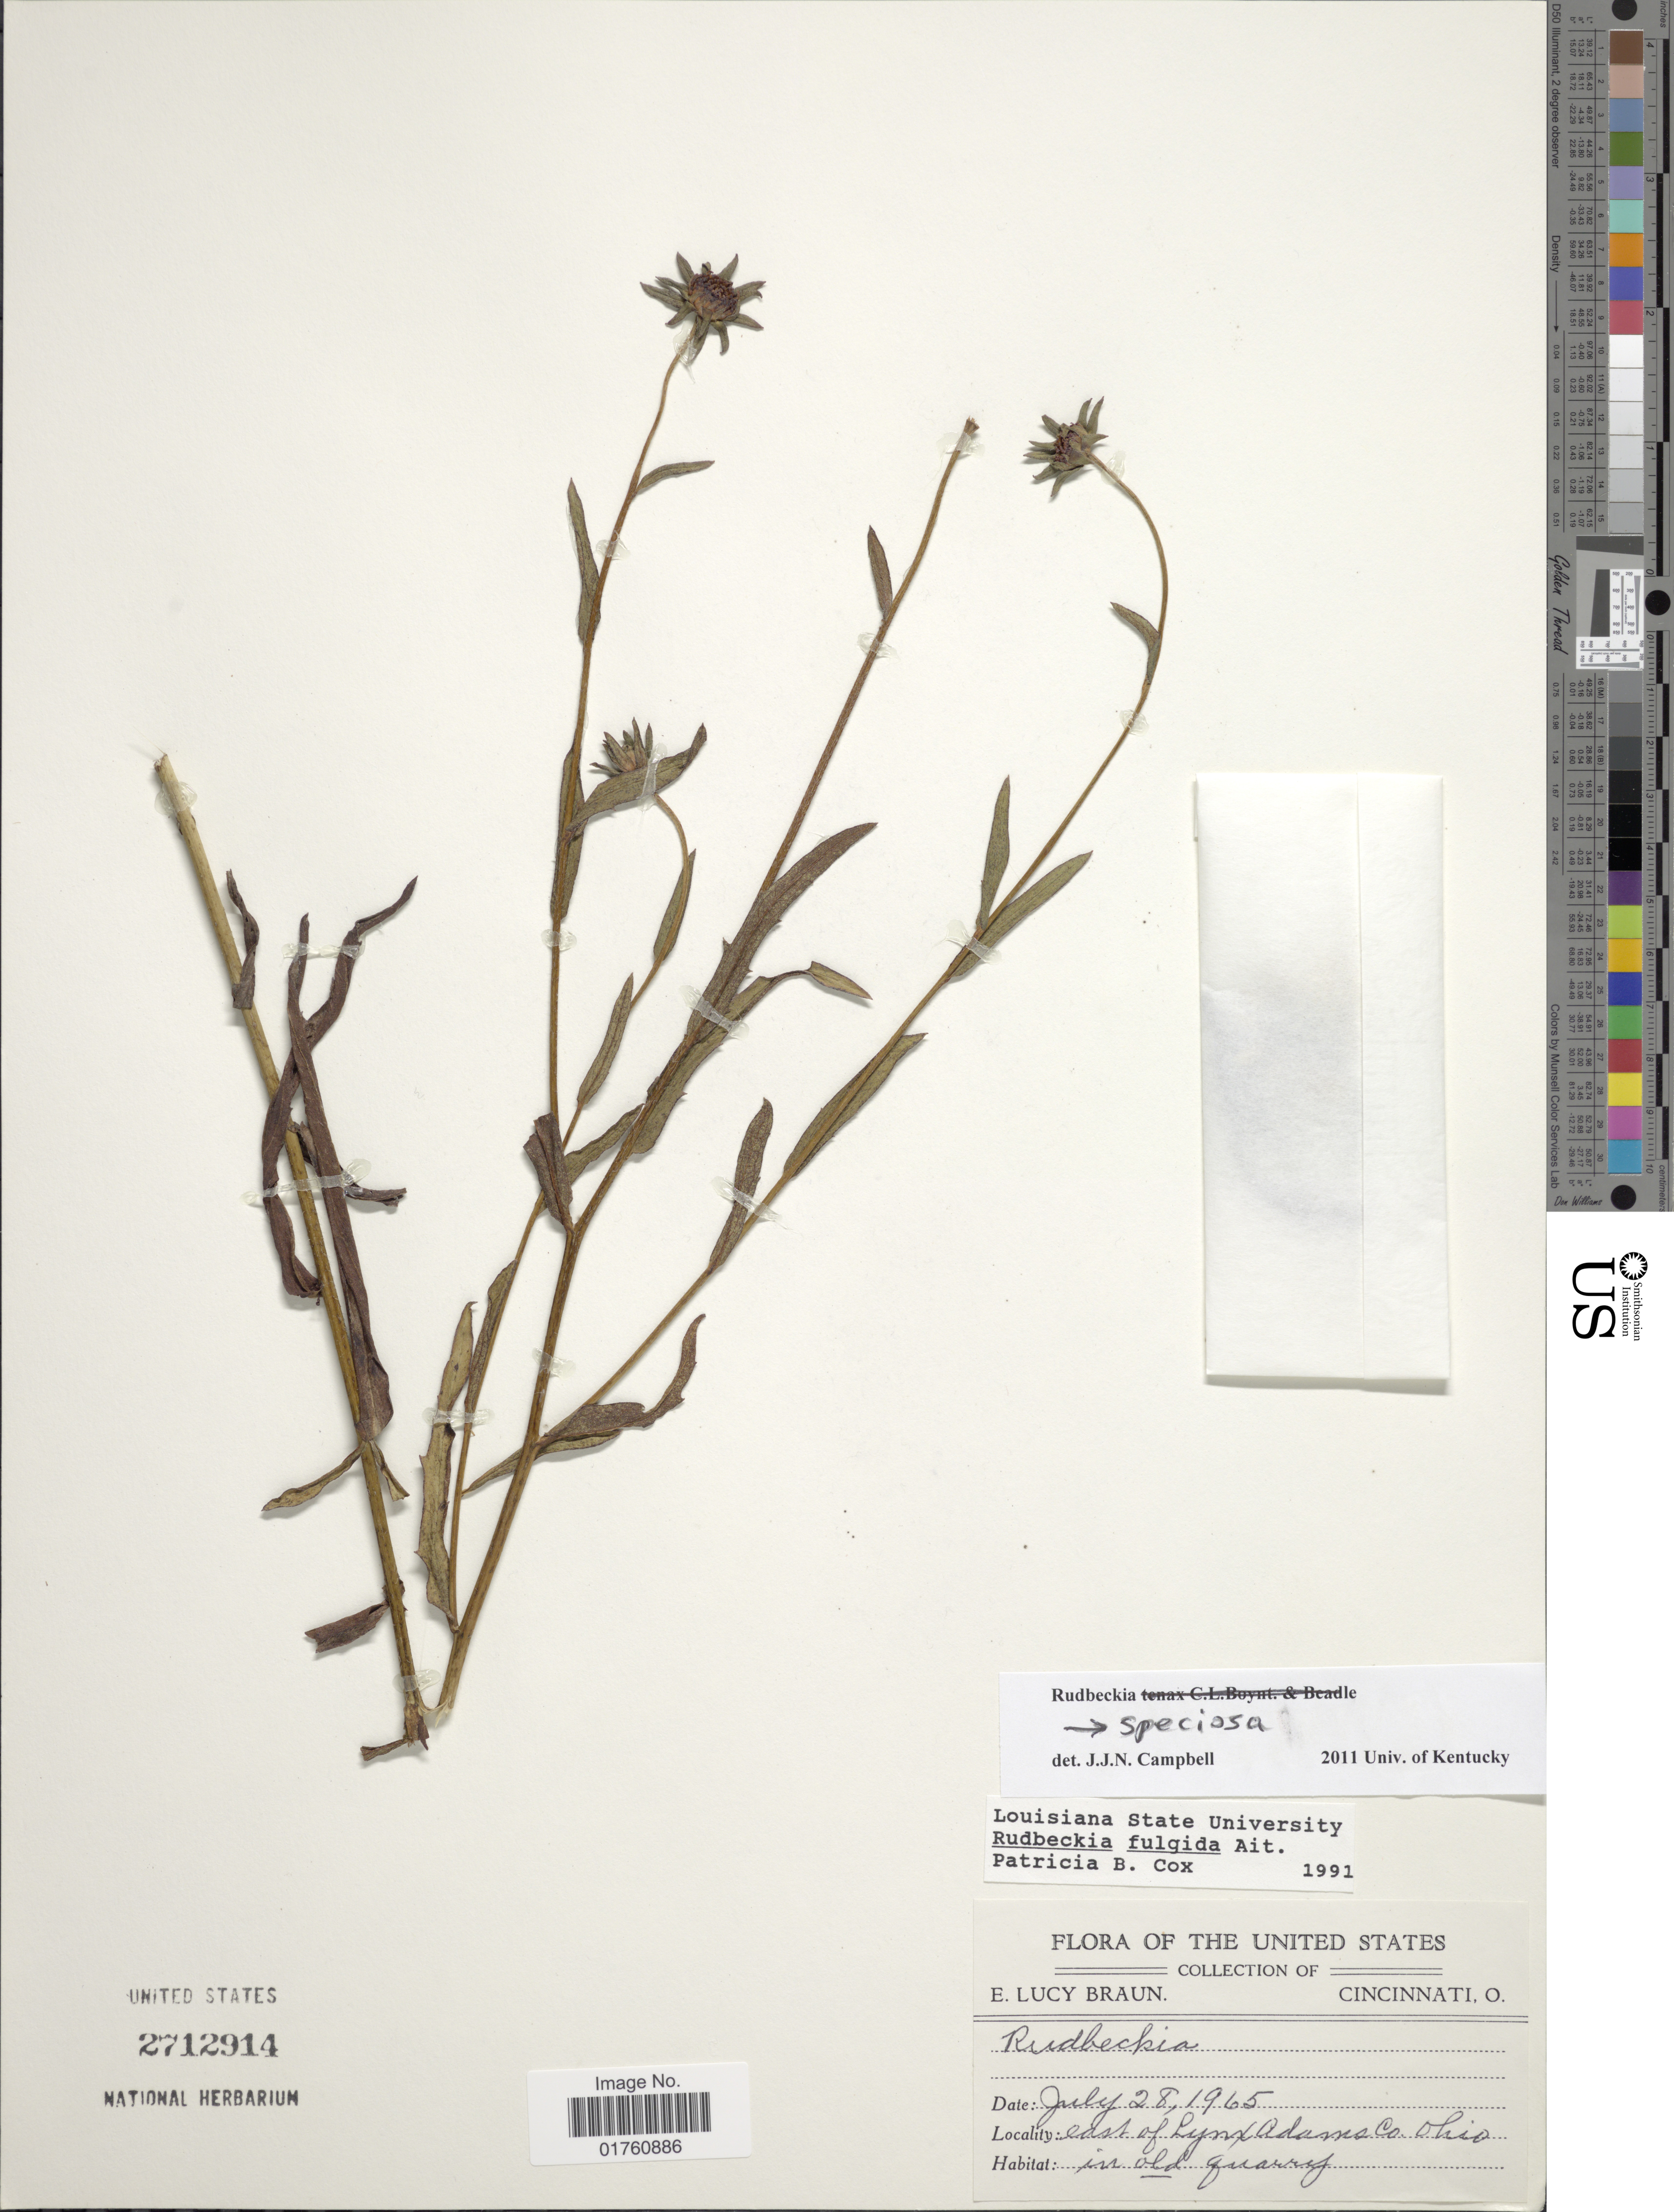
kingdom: Plantae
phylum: Tracheophyta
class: Magnoliopsida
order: Asterales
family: Asteraceae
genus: Rudbeckia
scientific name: Rudbeckia fulgida var. speciosa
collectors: E. L. Braun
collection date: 1965-07-28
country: United States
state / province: Ohio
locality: East of Lynx Adasses Co, in old quarry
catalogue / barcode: US 2712914